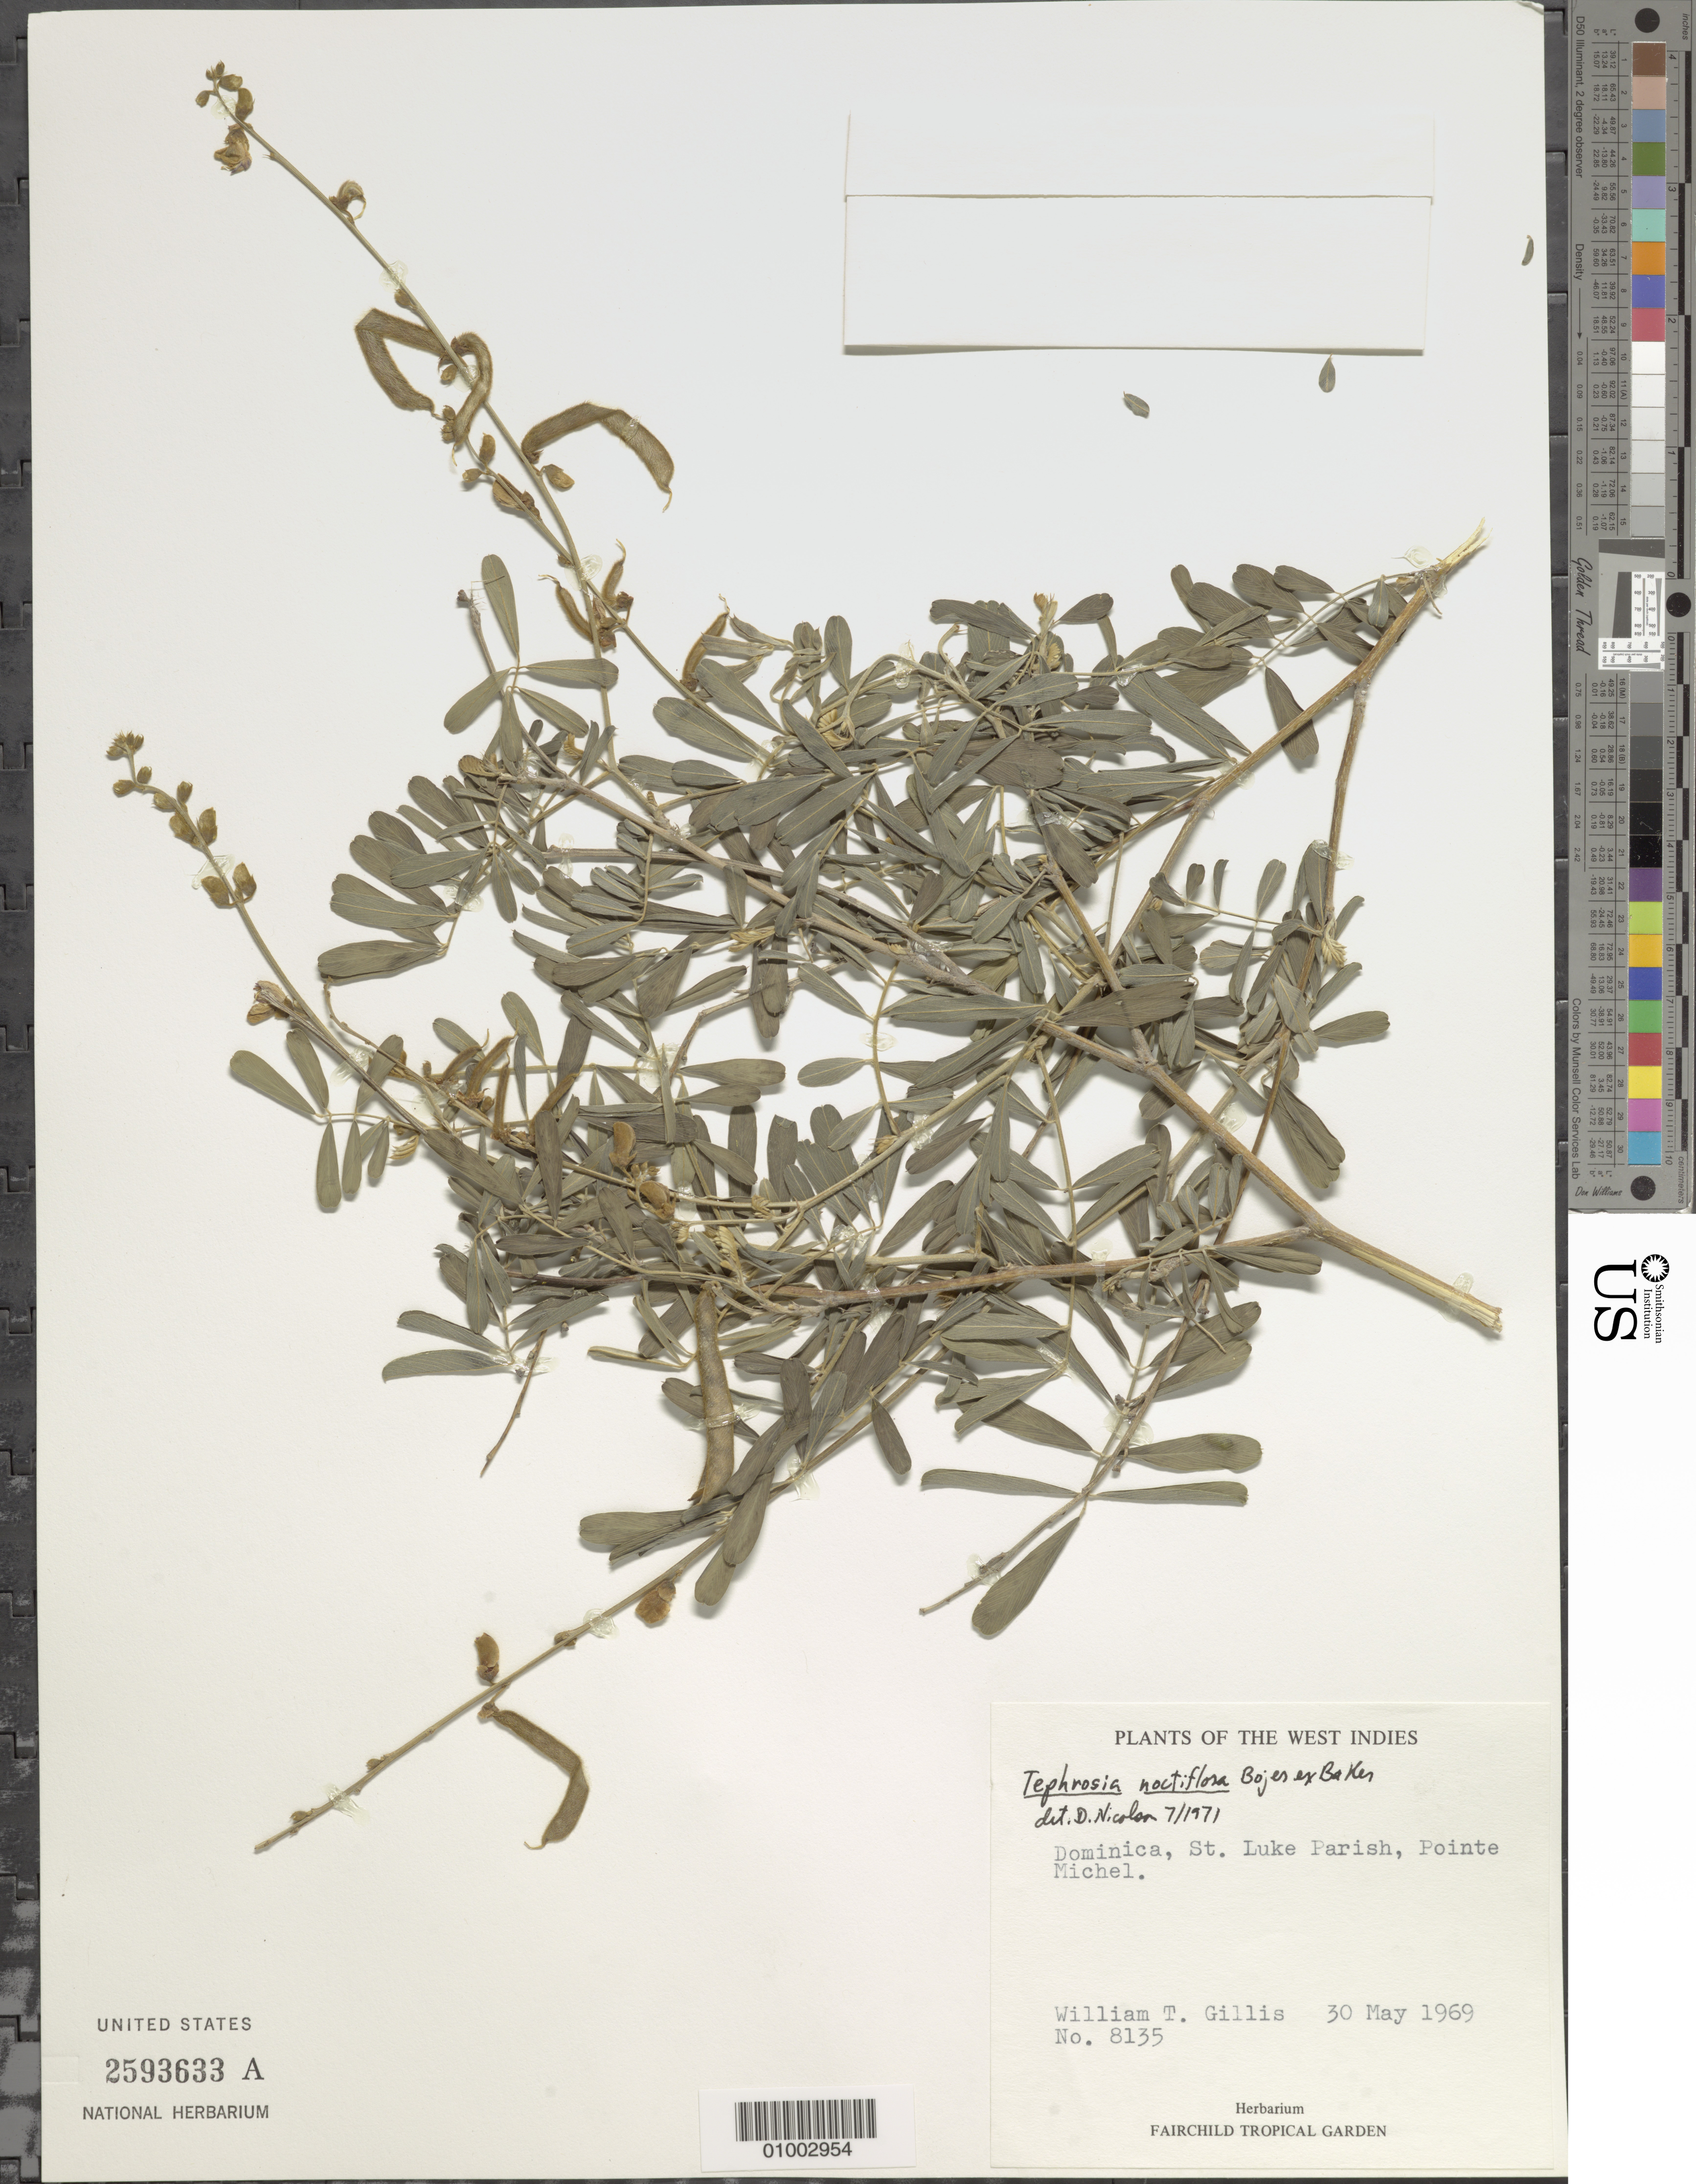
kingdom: Plantae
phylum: Tracheophyta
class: Magnoliopsida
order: Fabales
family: Fabaceae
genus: Tephrosia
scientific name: Tephrosia noctiflora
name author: Bojer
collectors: W. T. Gillis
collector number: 8135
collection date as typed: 30 May 1969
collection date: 1969-05-30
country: Dominica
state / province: St. Luke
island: Dominica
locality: Pointe Michel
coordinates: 0 N, 0 E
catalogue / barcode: US 2593633A